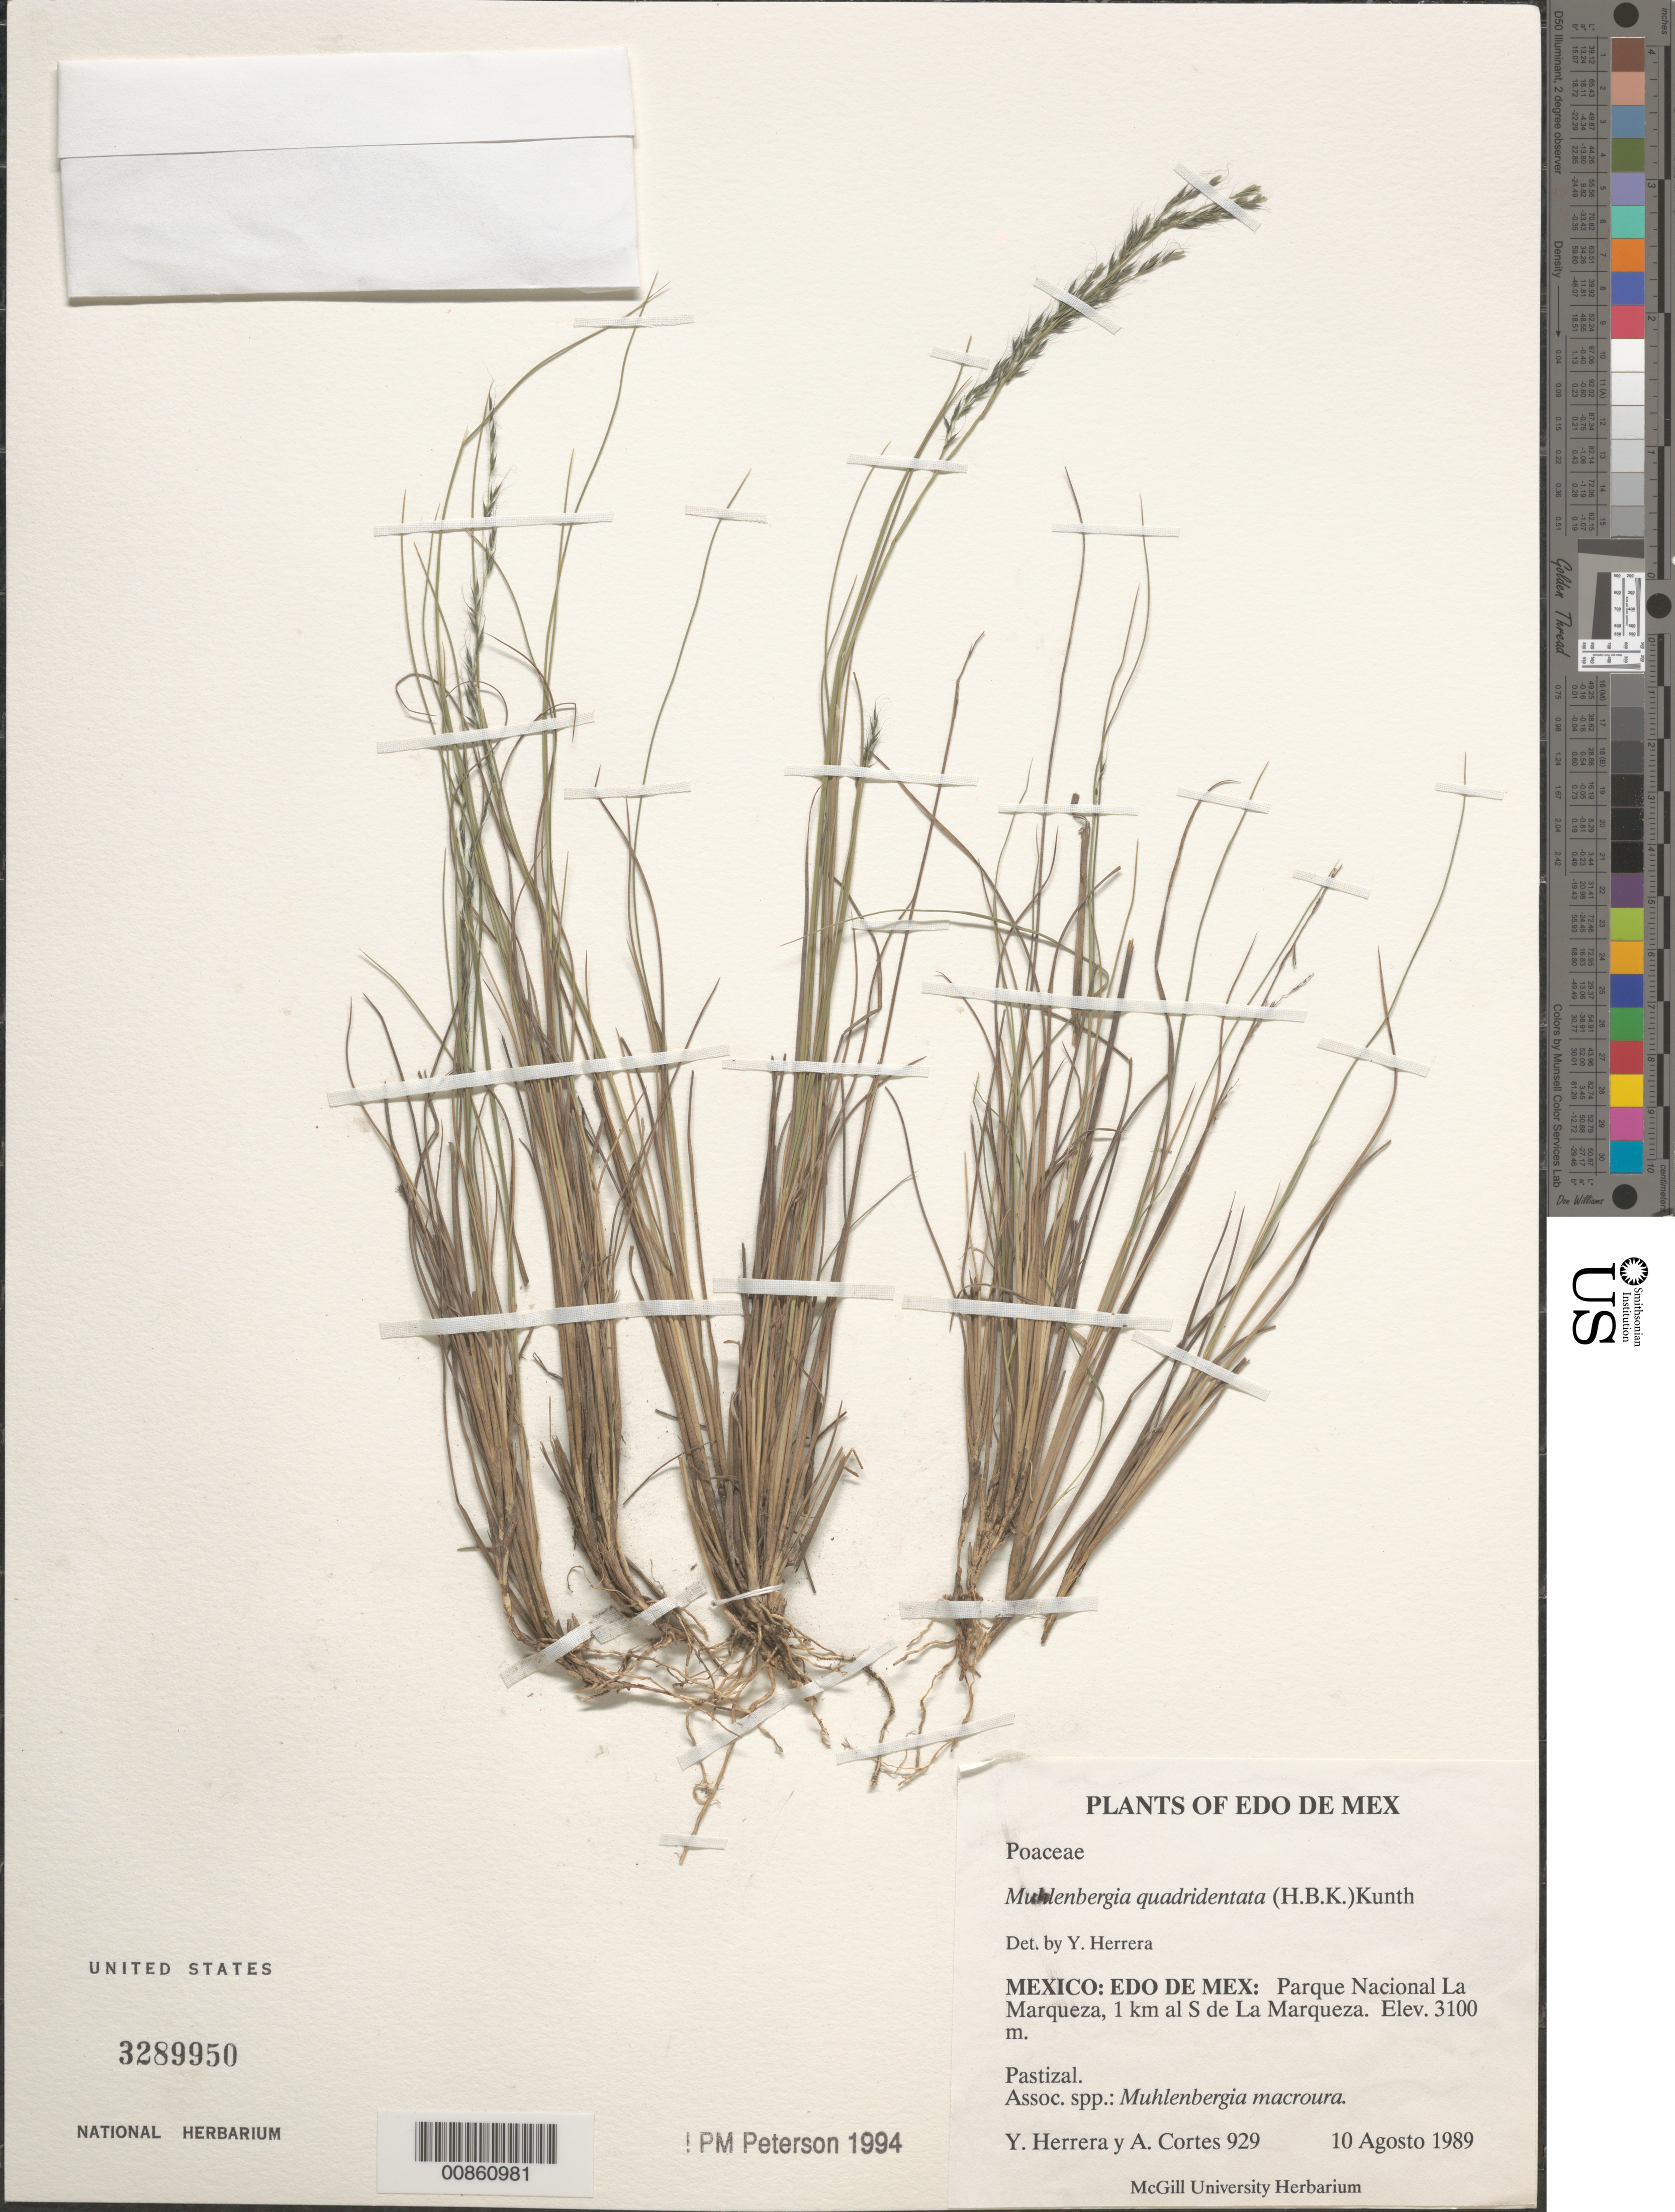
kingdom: Plantae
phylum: Tracheophyta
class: Liliopsida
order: Poales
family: Poaceae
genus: Muhlenbergia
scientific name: Muhlenbergia purpusii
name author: Mez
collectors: Y. Herrera Arrieta & A. Cortès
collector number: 929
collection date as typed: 10 Sep 1989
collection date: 1989-09-10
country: Mexico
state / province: México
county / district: Ocoyoacac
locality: Parque Nacional de la Marquesa 1 km S La Marquesa, mpio. Ocoyoacac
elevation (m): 3100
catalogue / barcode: US 3289950